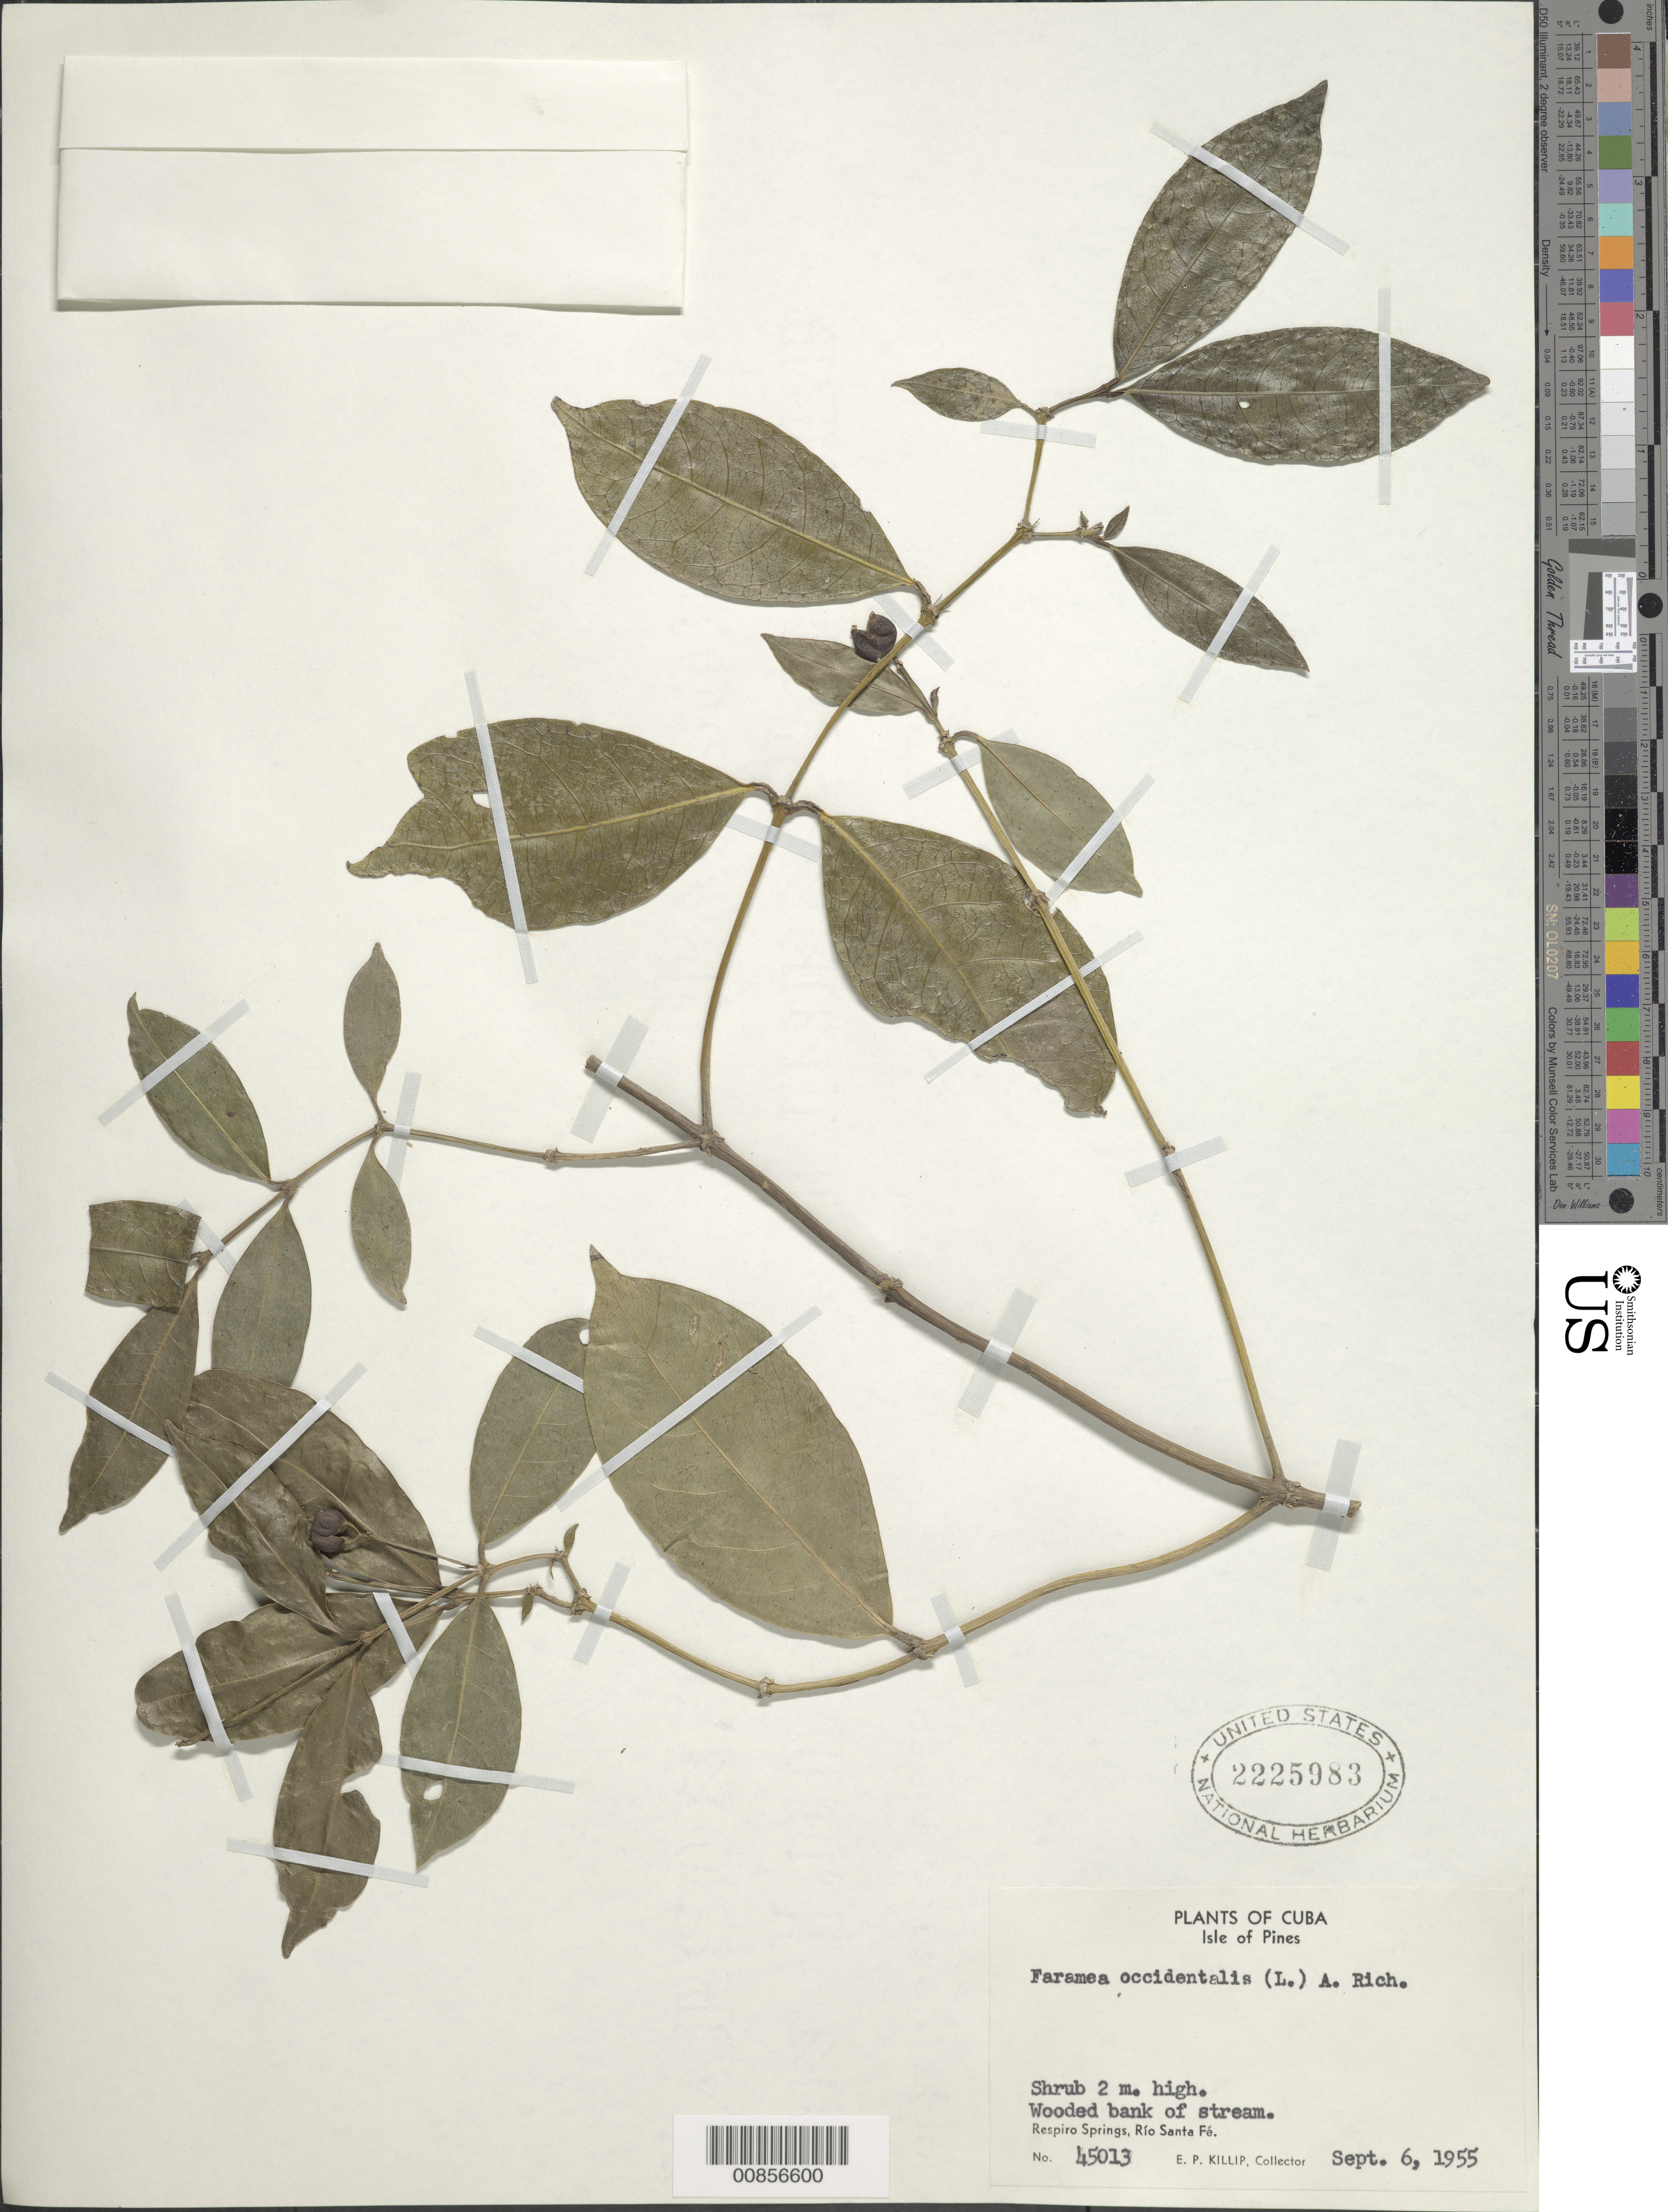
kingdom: Plantae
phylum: Tracheophyta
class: Magnoliopsida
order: Gentianales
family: Rubiaceae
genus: Faramea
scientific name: Faramea occidentalis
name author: (L.) A. Rich.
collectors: E. P. Killip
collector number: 45013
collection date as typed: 06 Sep 1955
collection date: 1955-09-06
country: Cuba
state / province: Isla de La Juventud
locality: Respiro Springs, Río Santa Fé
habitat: Wooded bank of stream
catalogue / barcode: US 2225983